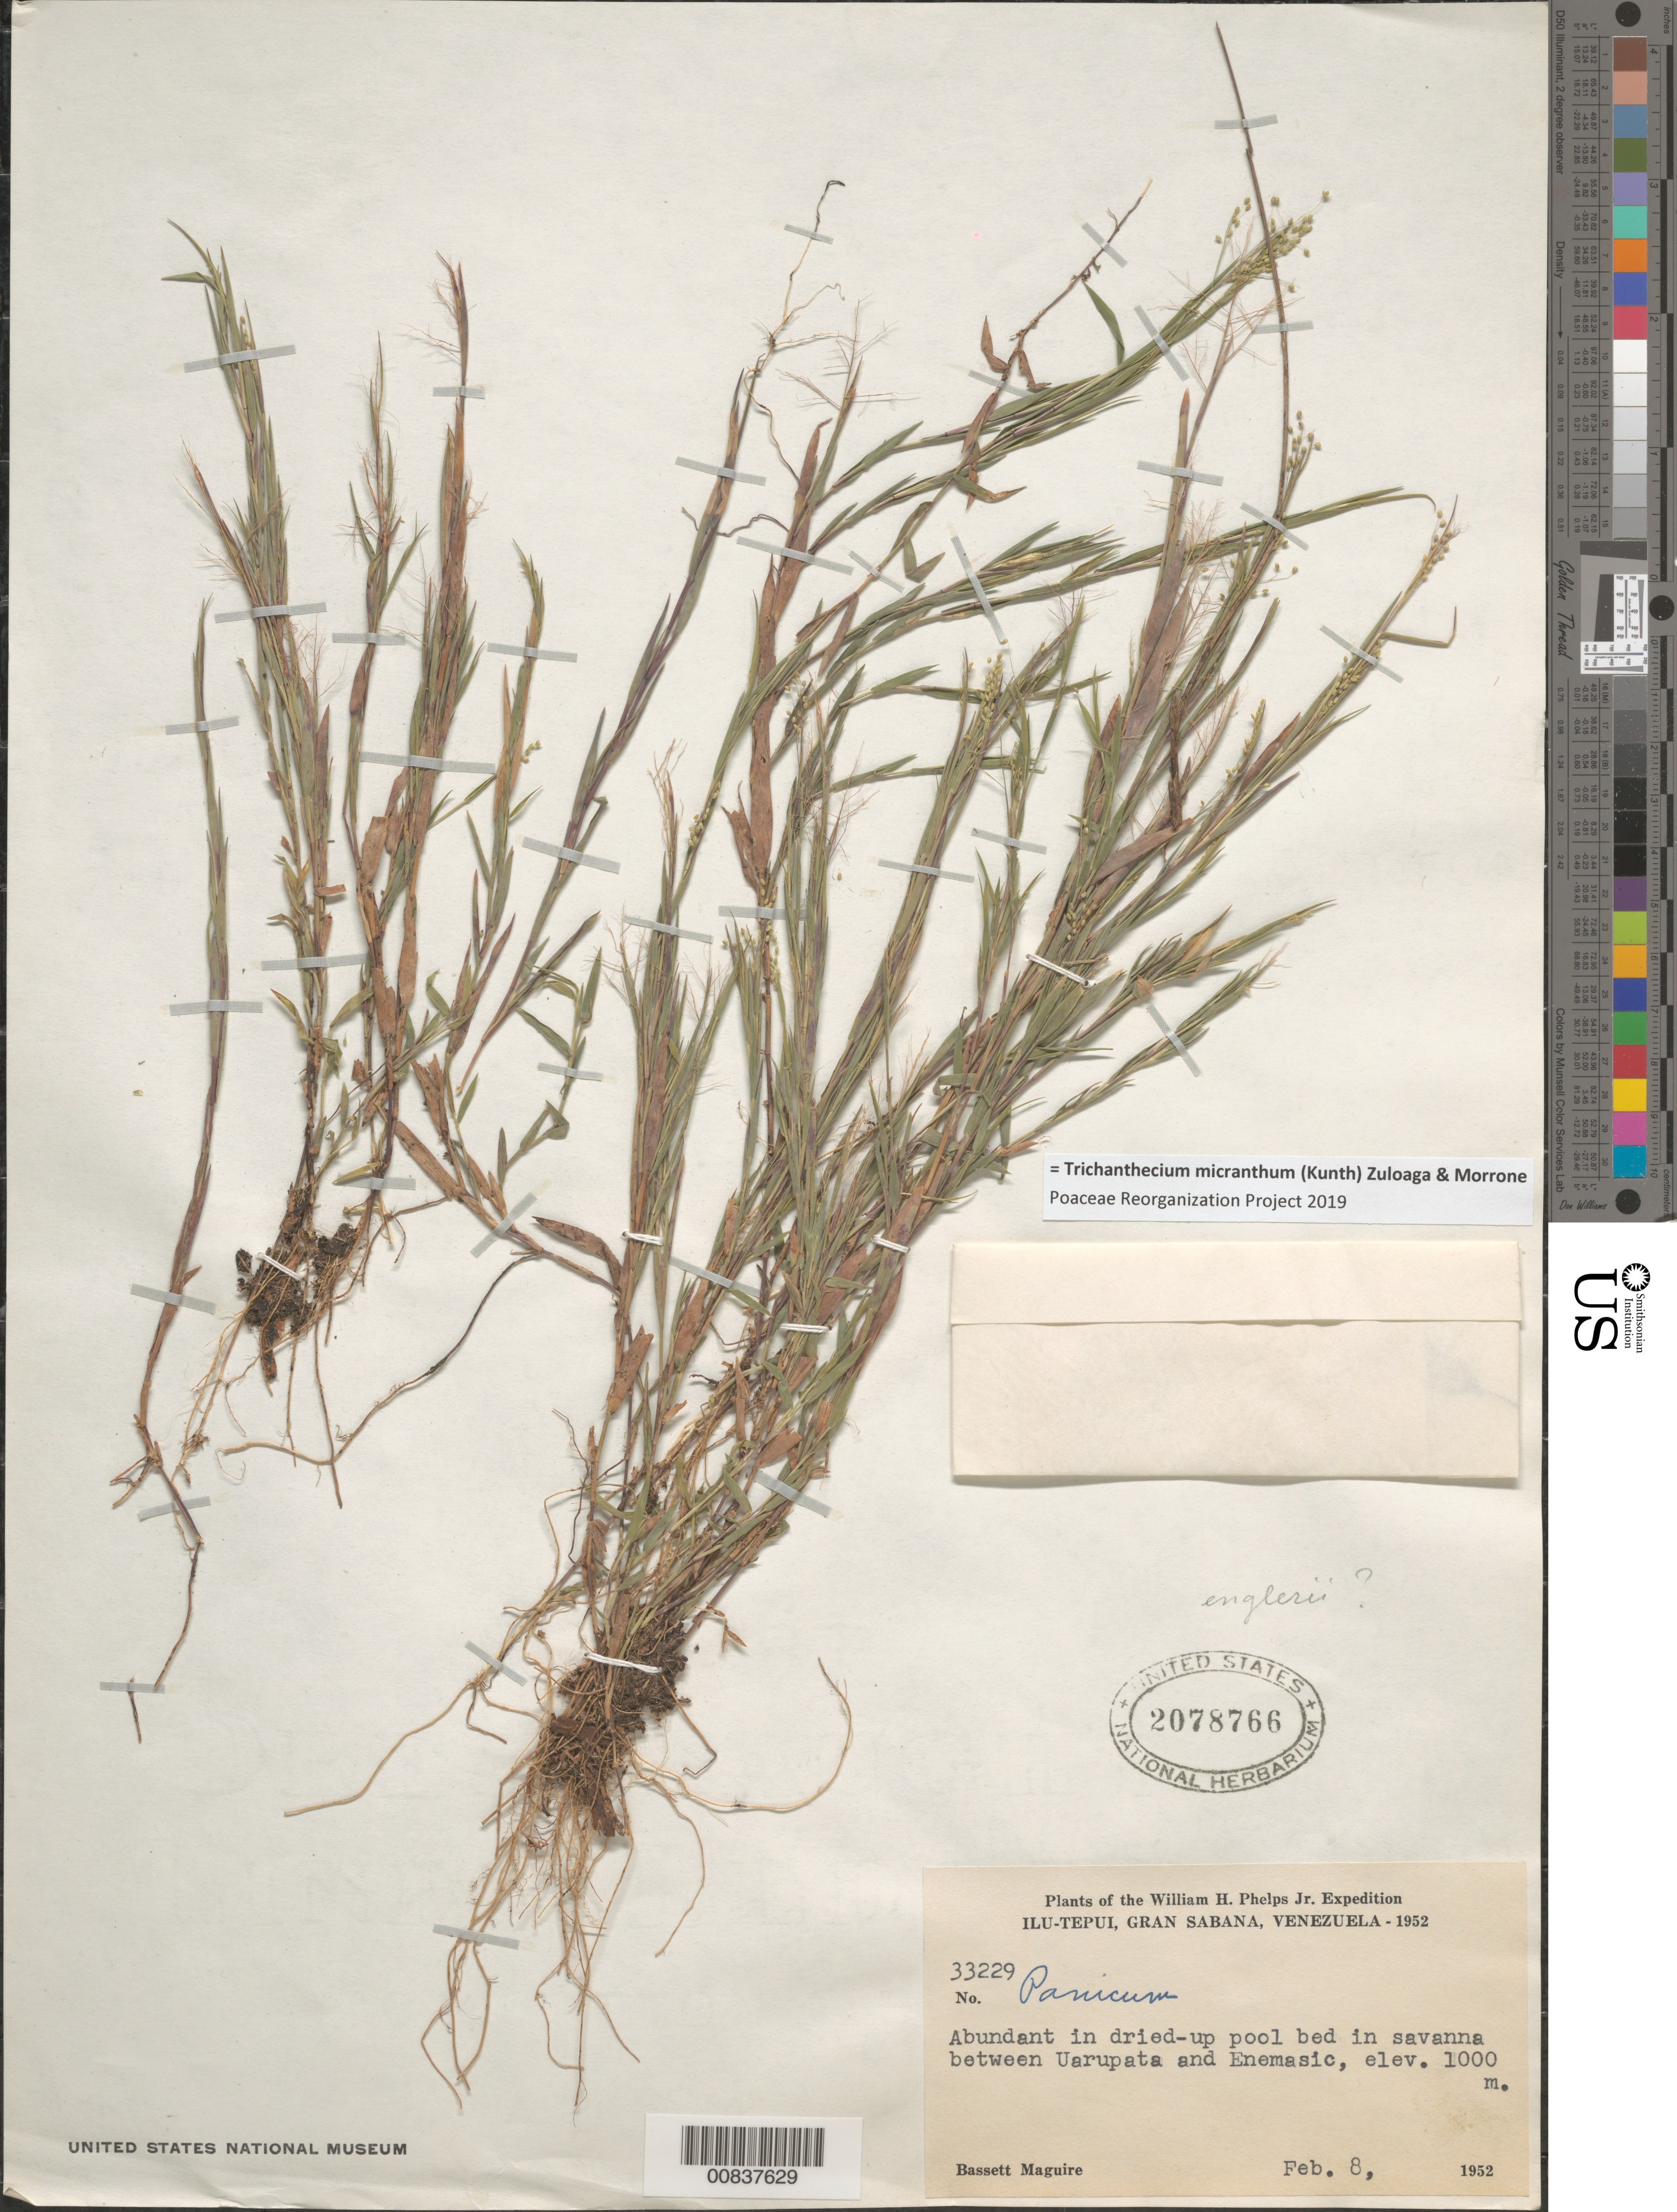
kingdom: Plantae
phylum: Tracheophyta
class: Liliopsida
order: Poales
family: Poaceae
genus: Trichanthecium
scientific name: Trichanthecium micranthum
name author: (Kunth) Zuloaga & Morrone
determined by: Poaceae Reorganization Project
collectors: B. Maguire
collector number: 33229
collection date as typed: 8-Feb-52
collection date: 1952-02-08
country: Venezuela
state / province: Bolívar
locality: Gran Sabana, Ilu-tepuí, between Uarupata and Enemasic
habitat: Dried up pool bed in savanna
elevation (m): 1000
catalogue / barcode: US 2078766